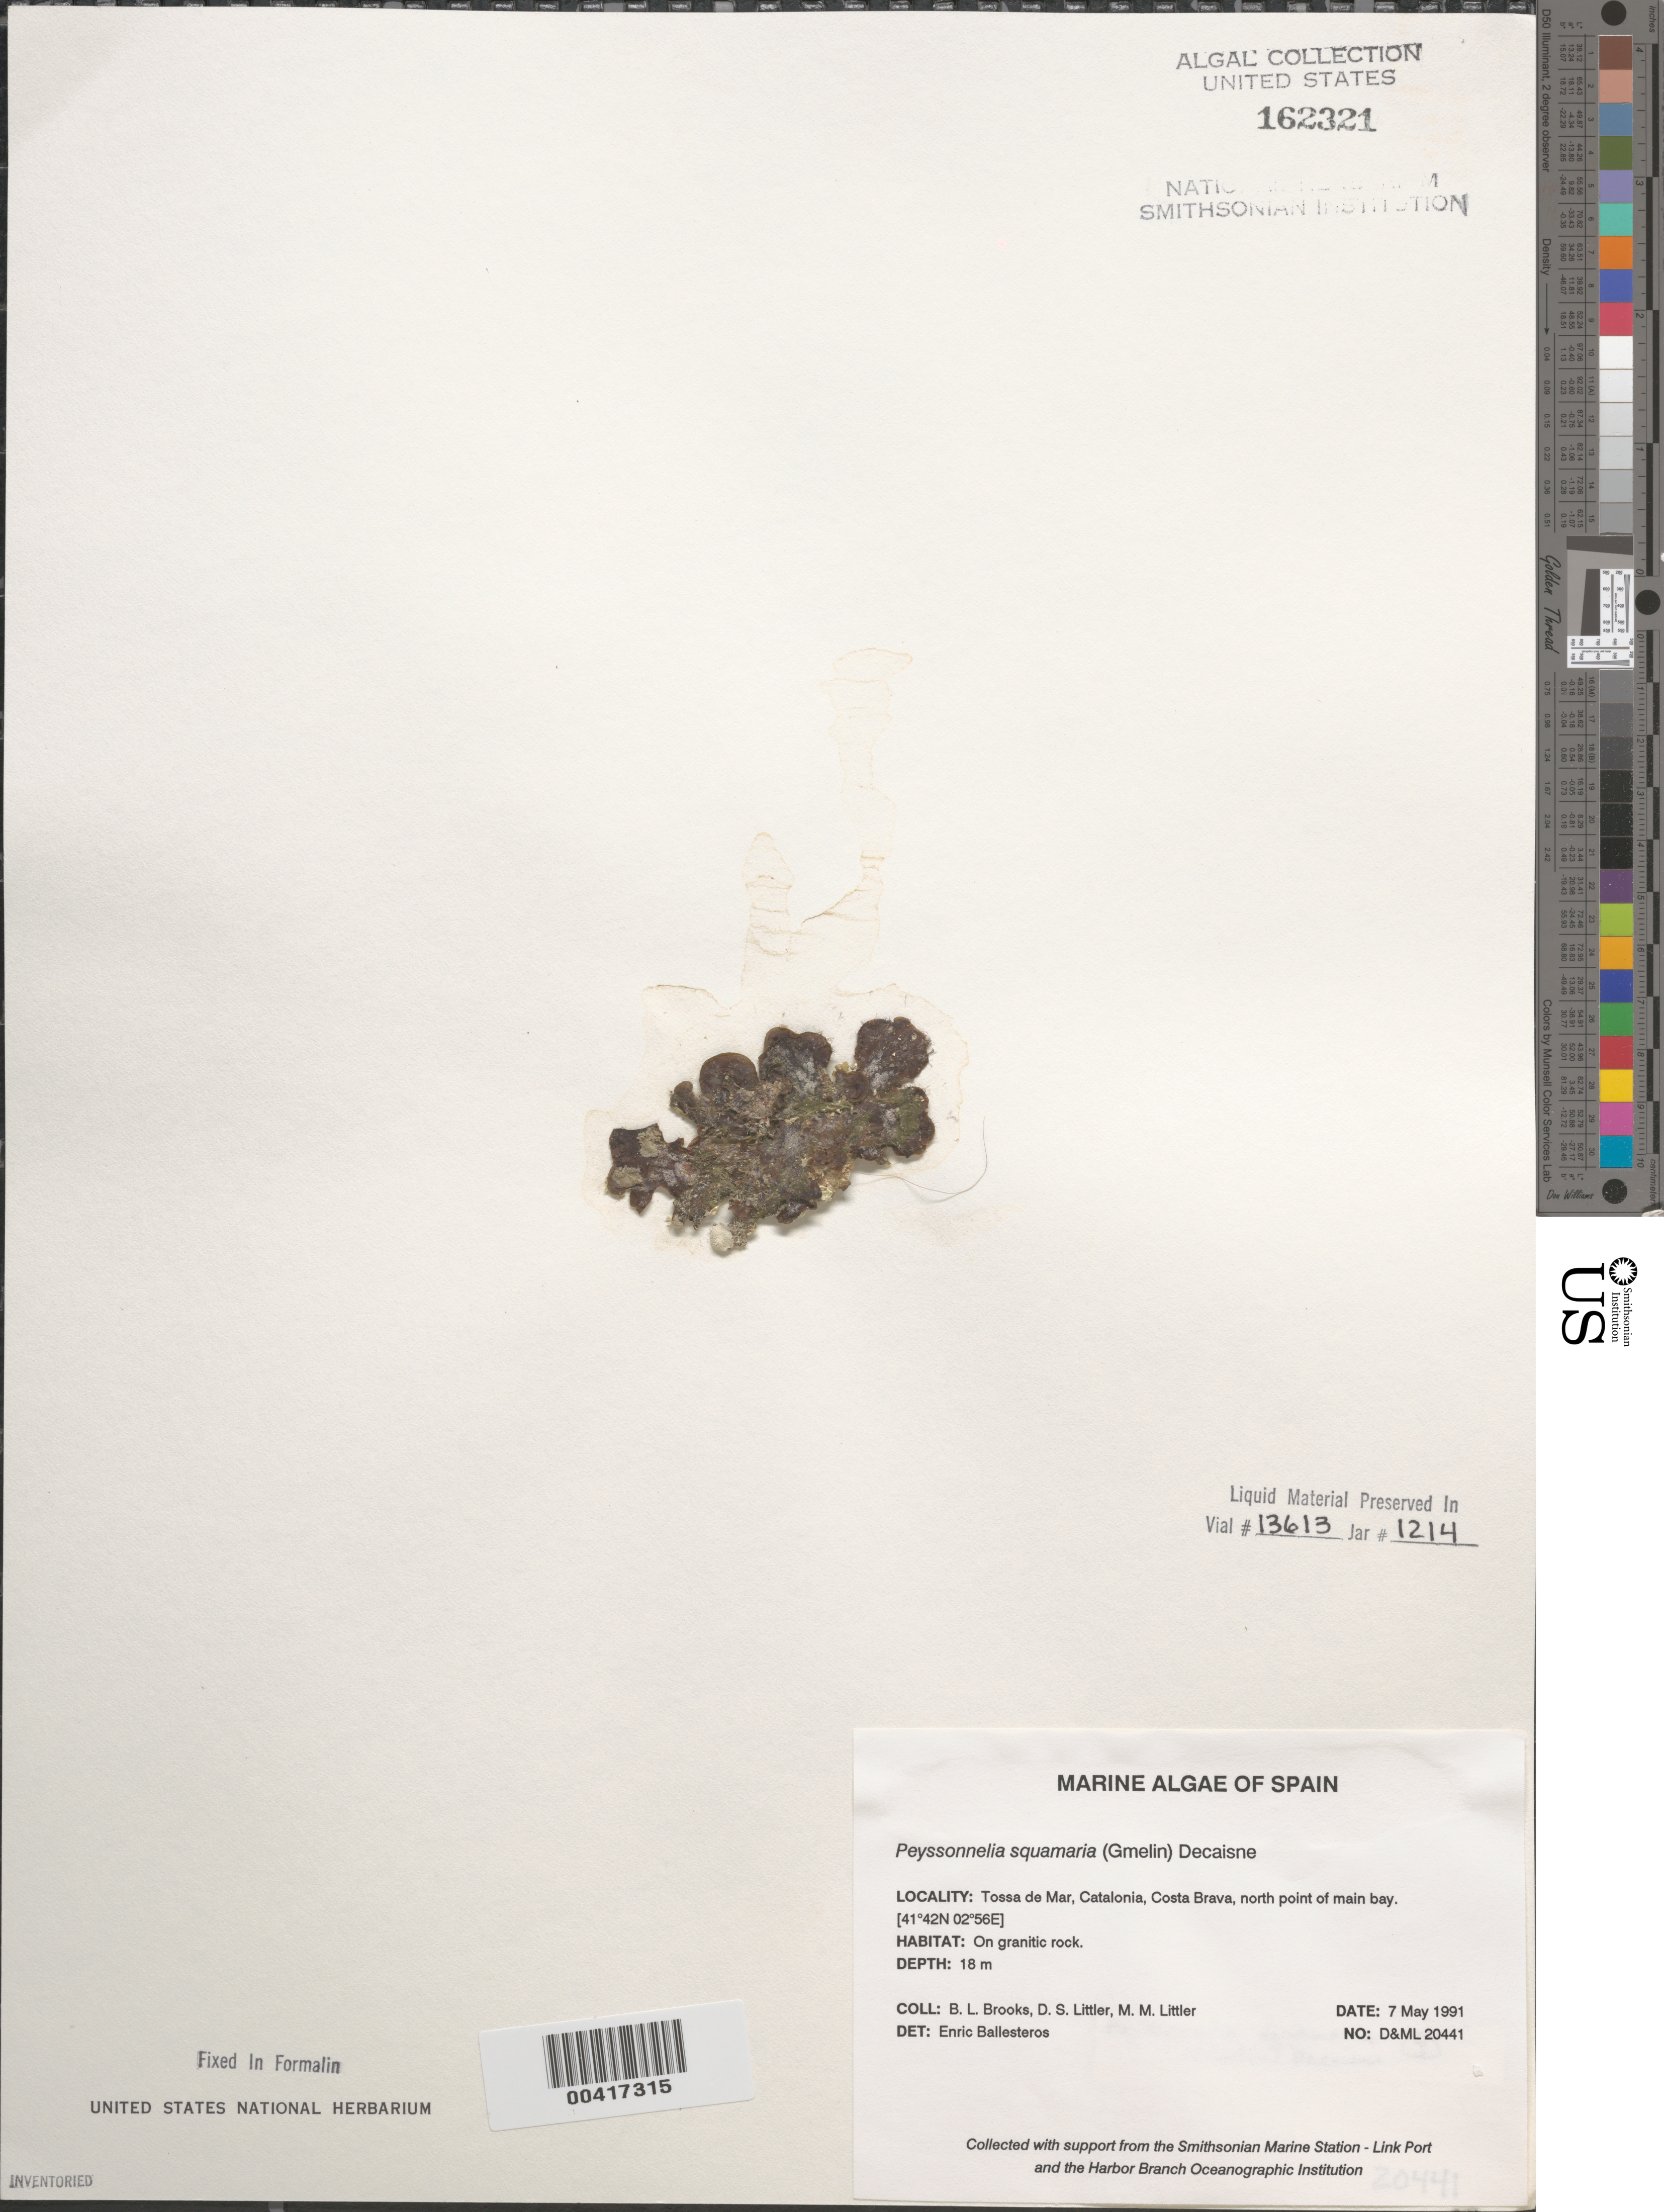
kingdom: Plantae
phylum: Rhodophyta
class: Florideophyceae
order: Peyssonneliales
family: Peyssonneliaceae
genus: Peyssonnelia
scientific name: Peyssonnelia squamaria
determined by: Ballesteros, E.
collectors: B. Brooks, D. S. Littler & M. M. Littler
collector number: D&ML 20441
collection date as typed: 07 May 1991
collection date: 1991-05-07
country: Spain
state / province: Catalunya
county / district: Girona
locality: Tossa de Mar, Costa Brava, Catalonia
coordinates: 41 42N, 02 56E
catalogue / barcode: US 162321